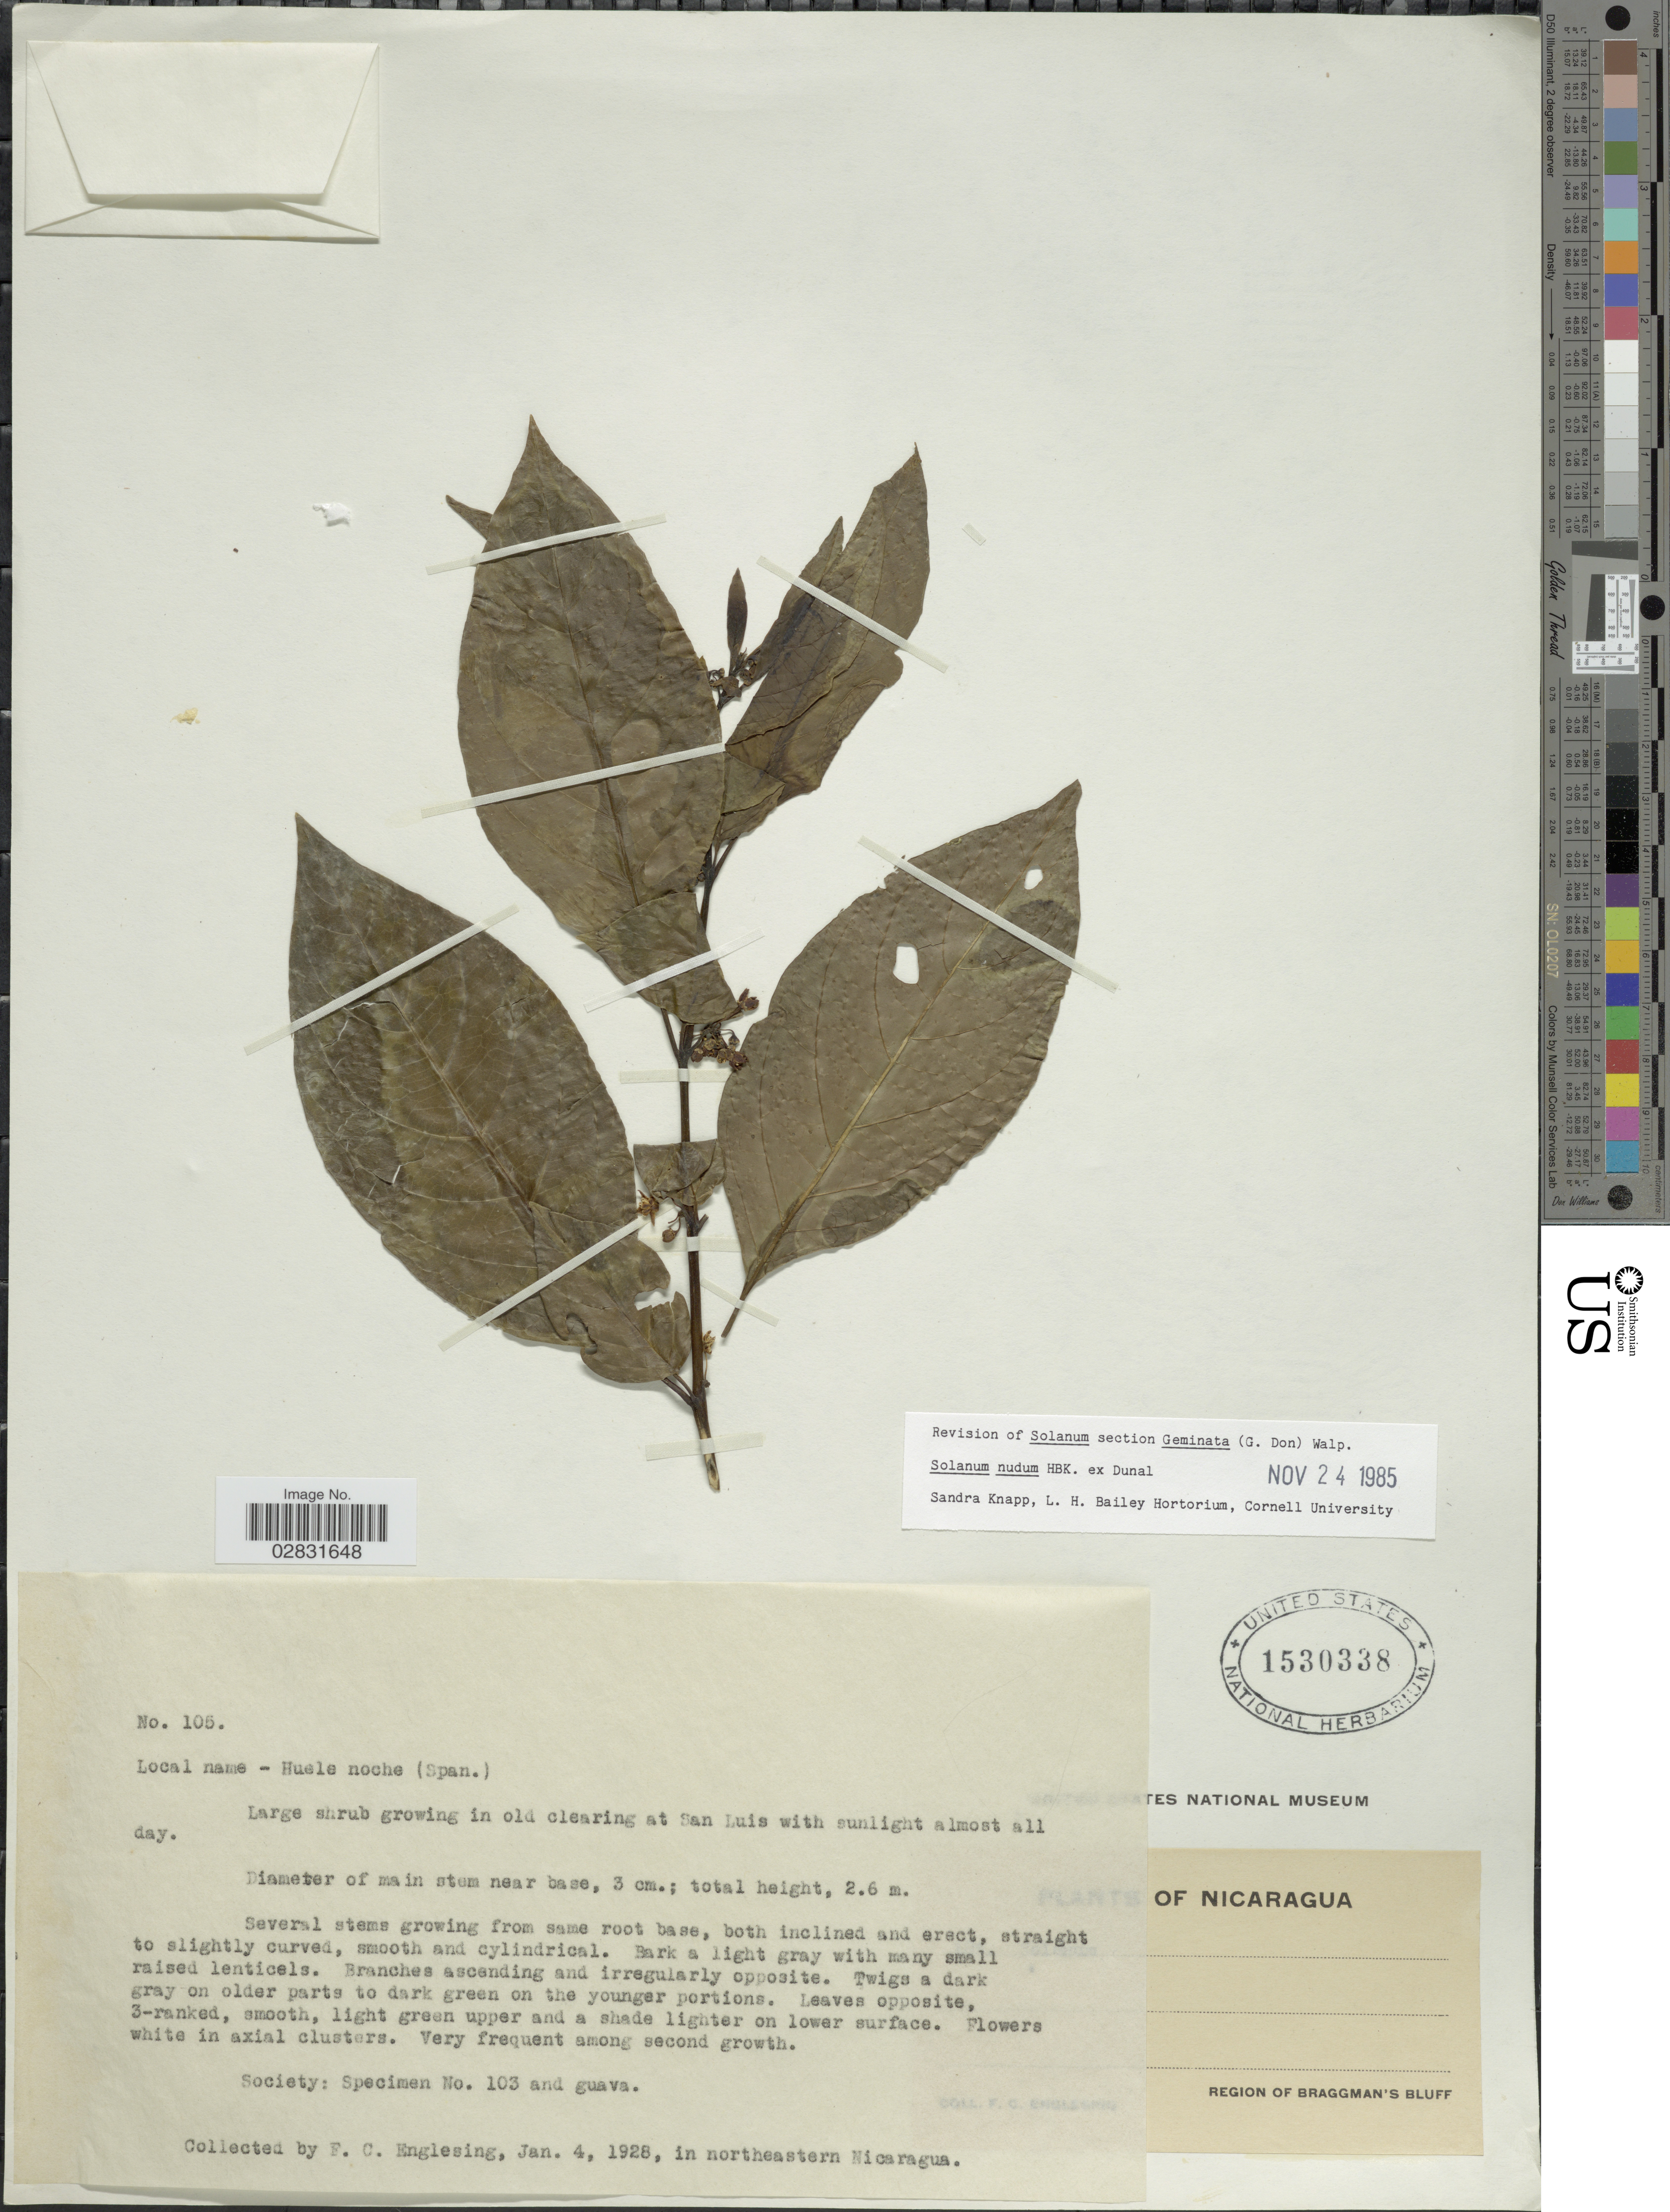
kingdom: Plantae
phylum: Tracheophyta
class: Magnoliopsida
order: Solanales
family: Solanaceae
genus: Solanum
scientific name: Solanum nudum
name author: Humb. & Bonpl. ex Dunal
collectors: F. Englesing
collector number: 105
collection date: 1928-01-04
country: Nicaragua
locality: In northeastern Nicaragua. Region of Braggman's Bluff.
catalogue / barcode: US 1530338